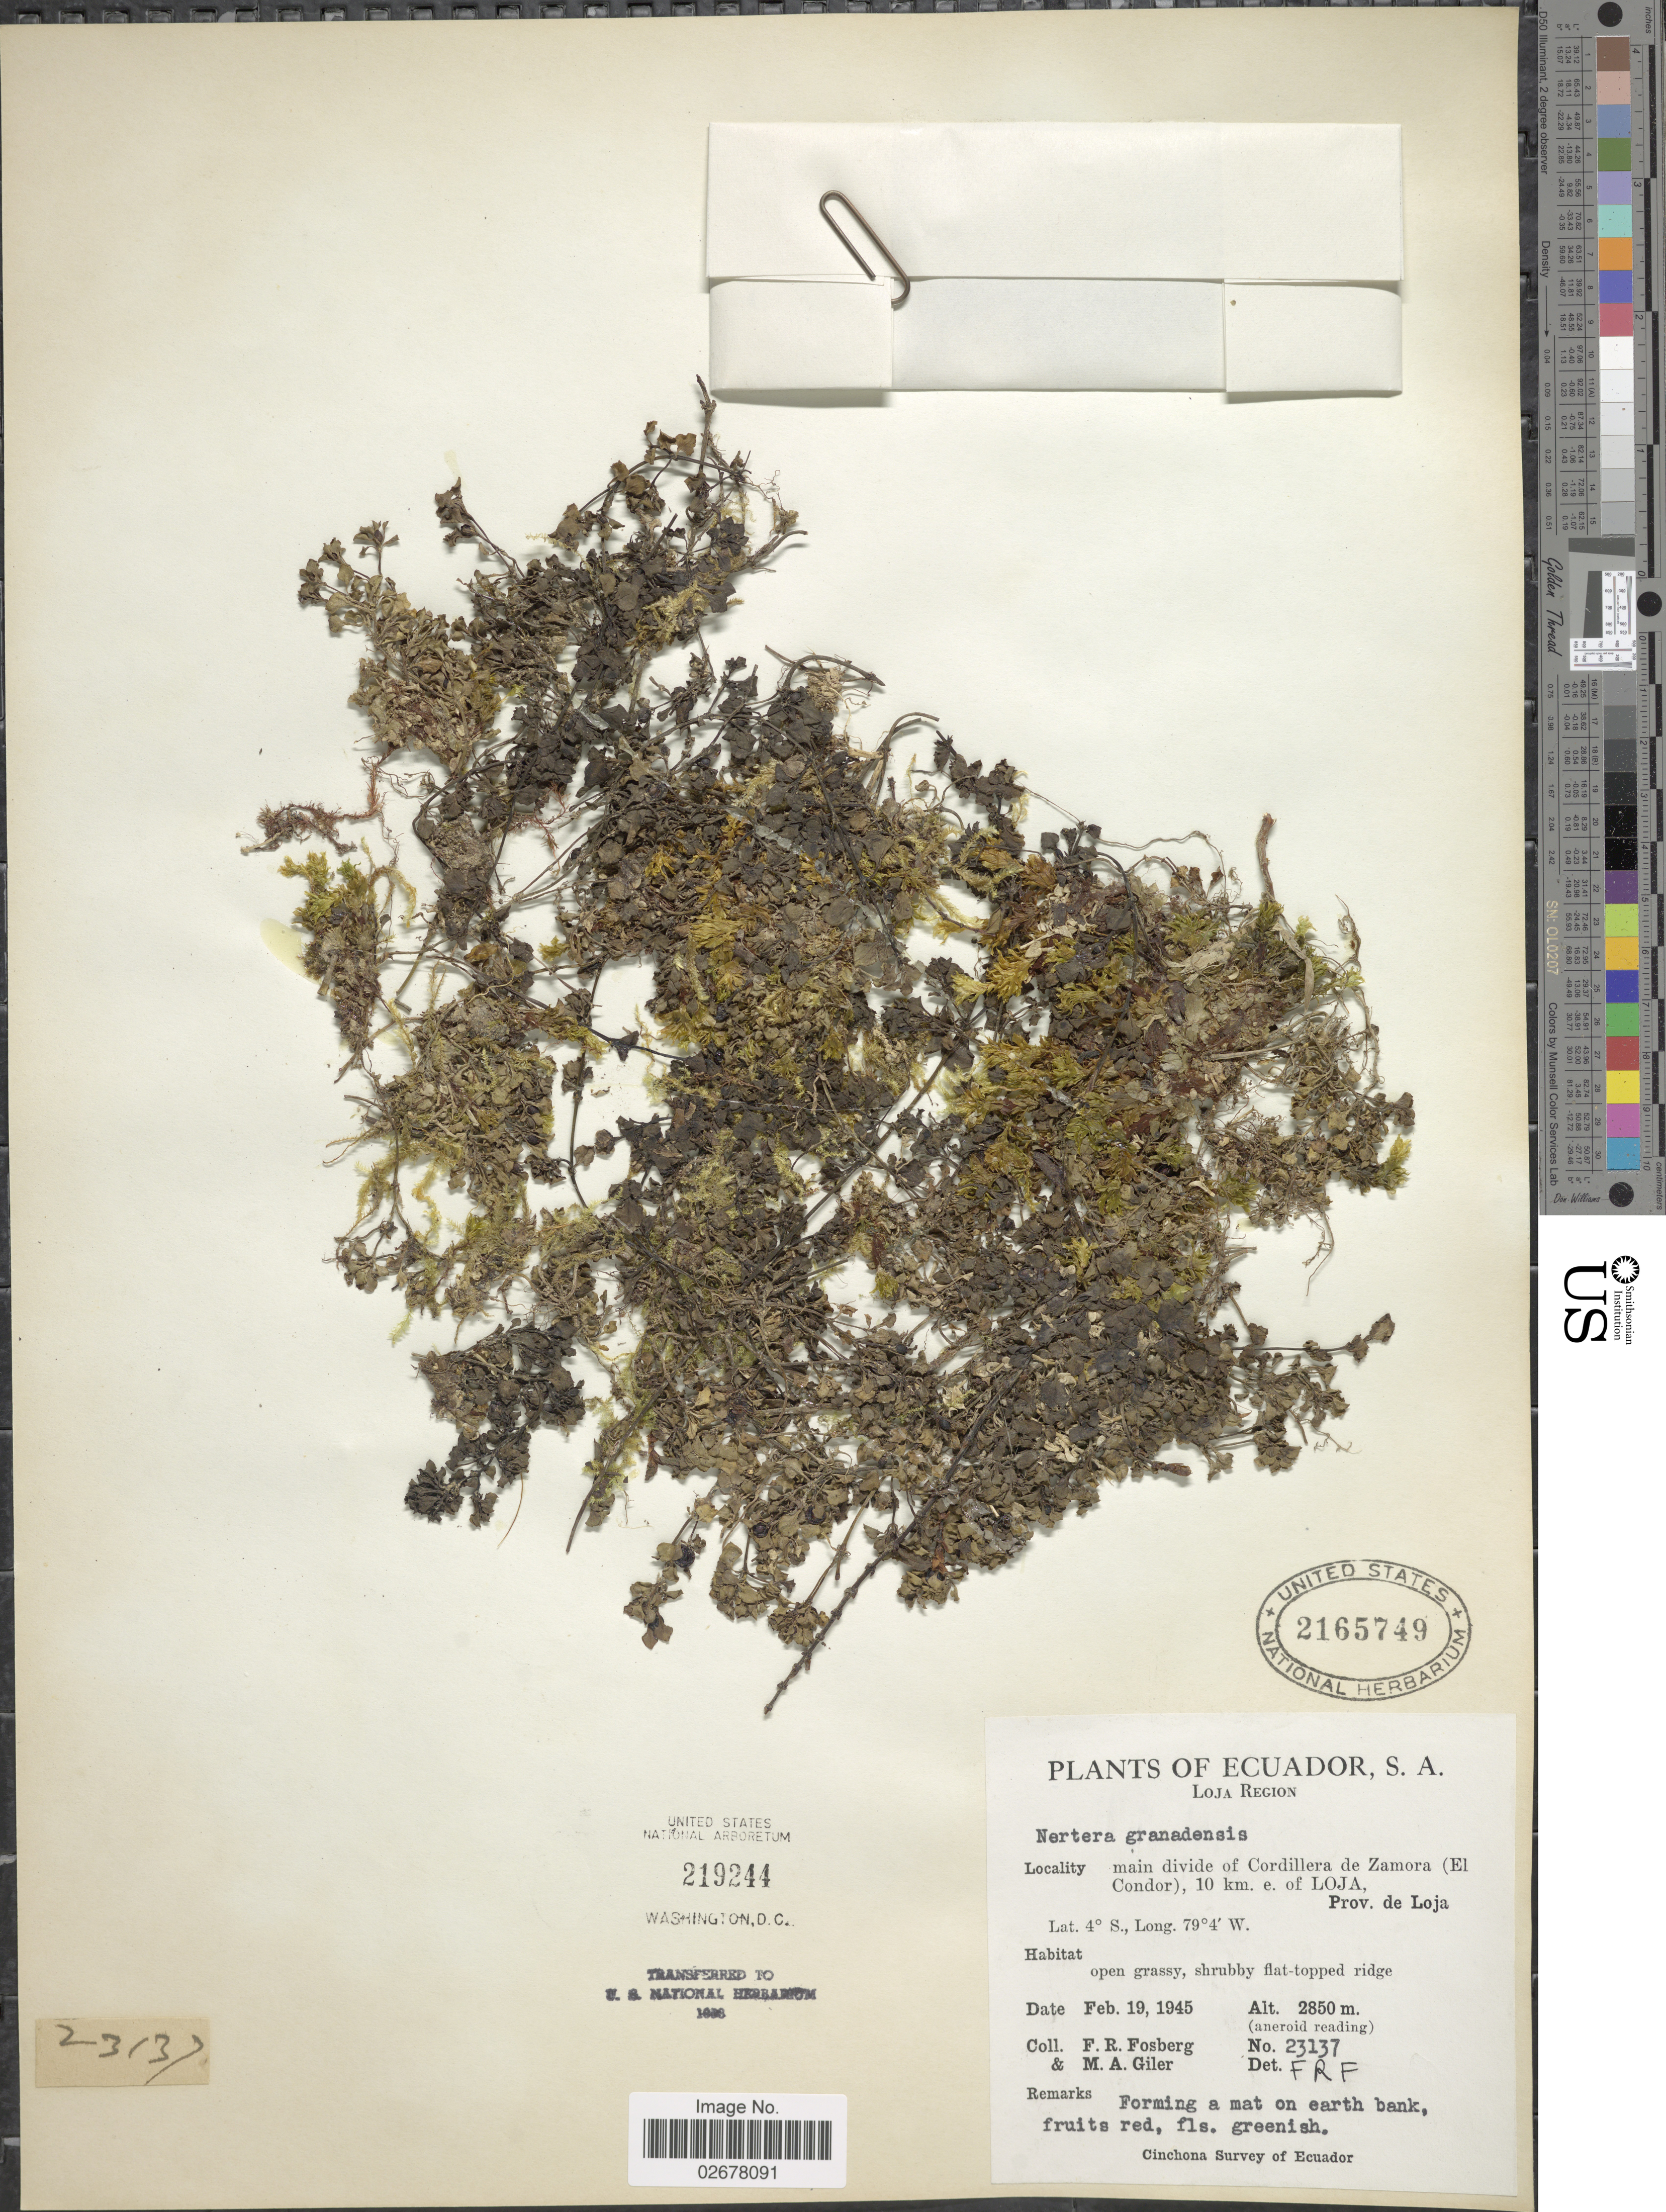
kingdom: Plantae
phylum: Tracheophyta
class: Magnoliopsida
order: Gentianales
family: Rubiaceae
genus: Nertera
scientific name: Nertera depressa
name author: Banks & Sol. ex Gaertn.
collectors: F. R. Fosberg & M. Giler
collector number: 23137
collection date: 1945-02-19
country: Ecuador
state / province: Loja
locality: Loja Region, main divide of Cordillera de Zamora (El Condor), 10 km e. of Loja, open grassy, shrubby flat-topped ridge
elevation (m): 2850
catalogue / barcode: US 2165749